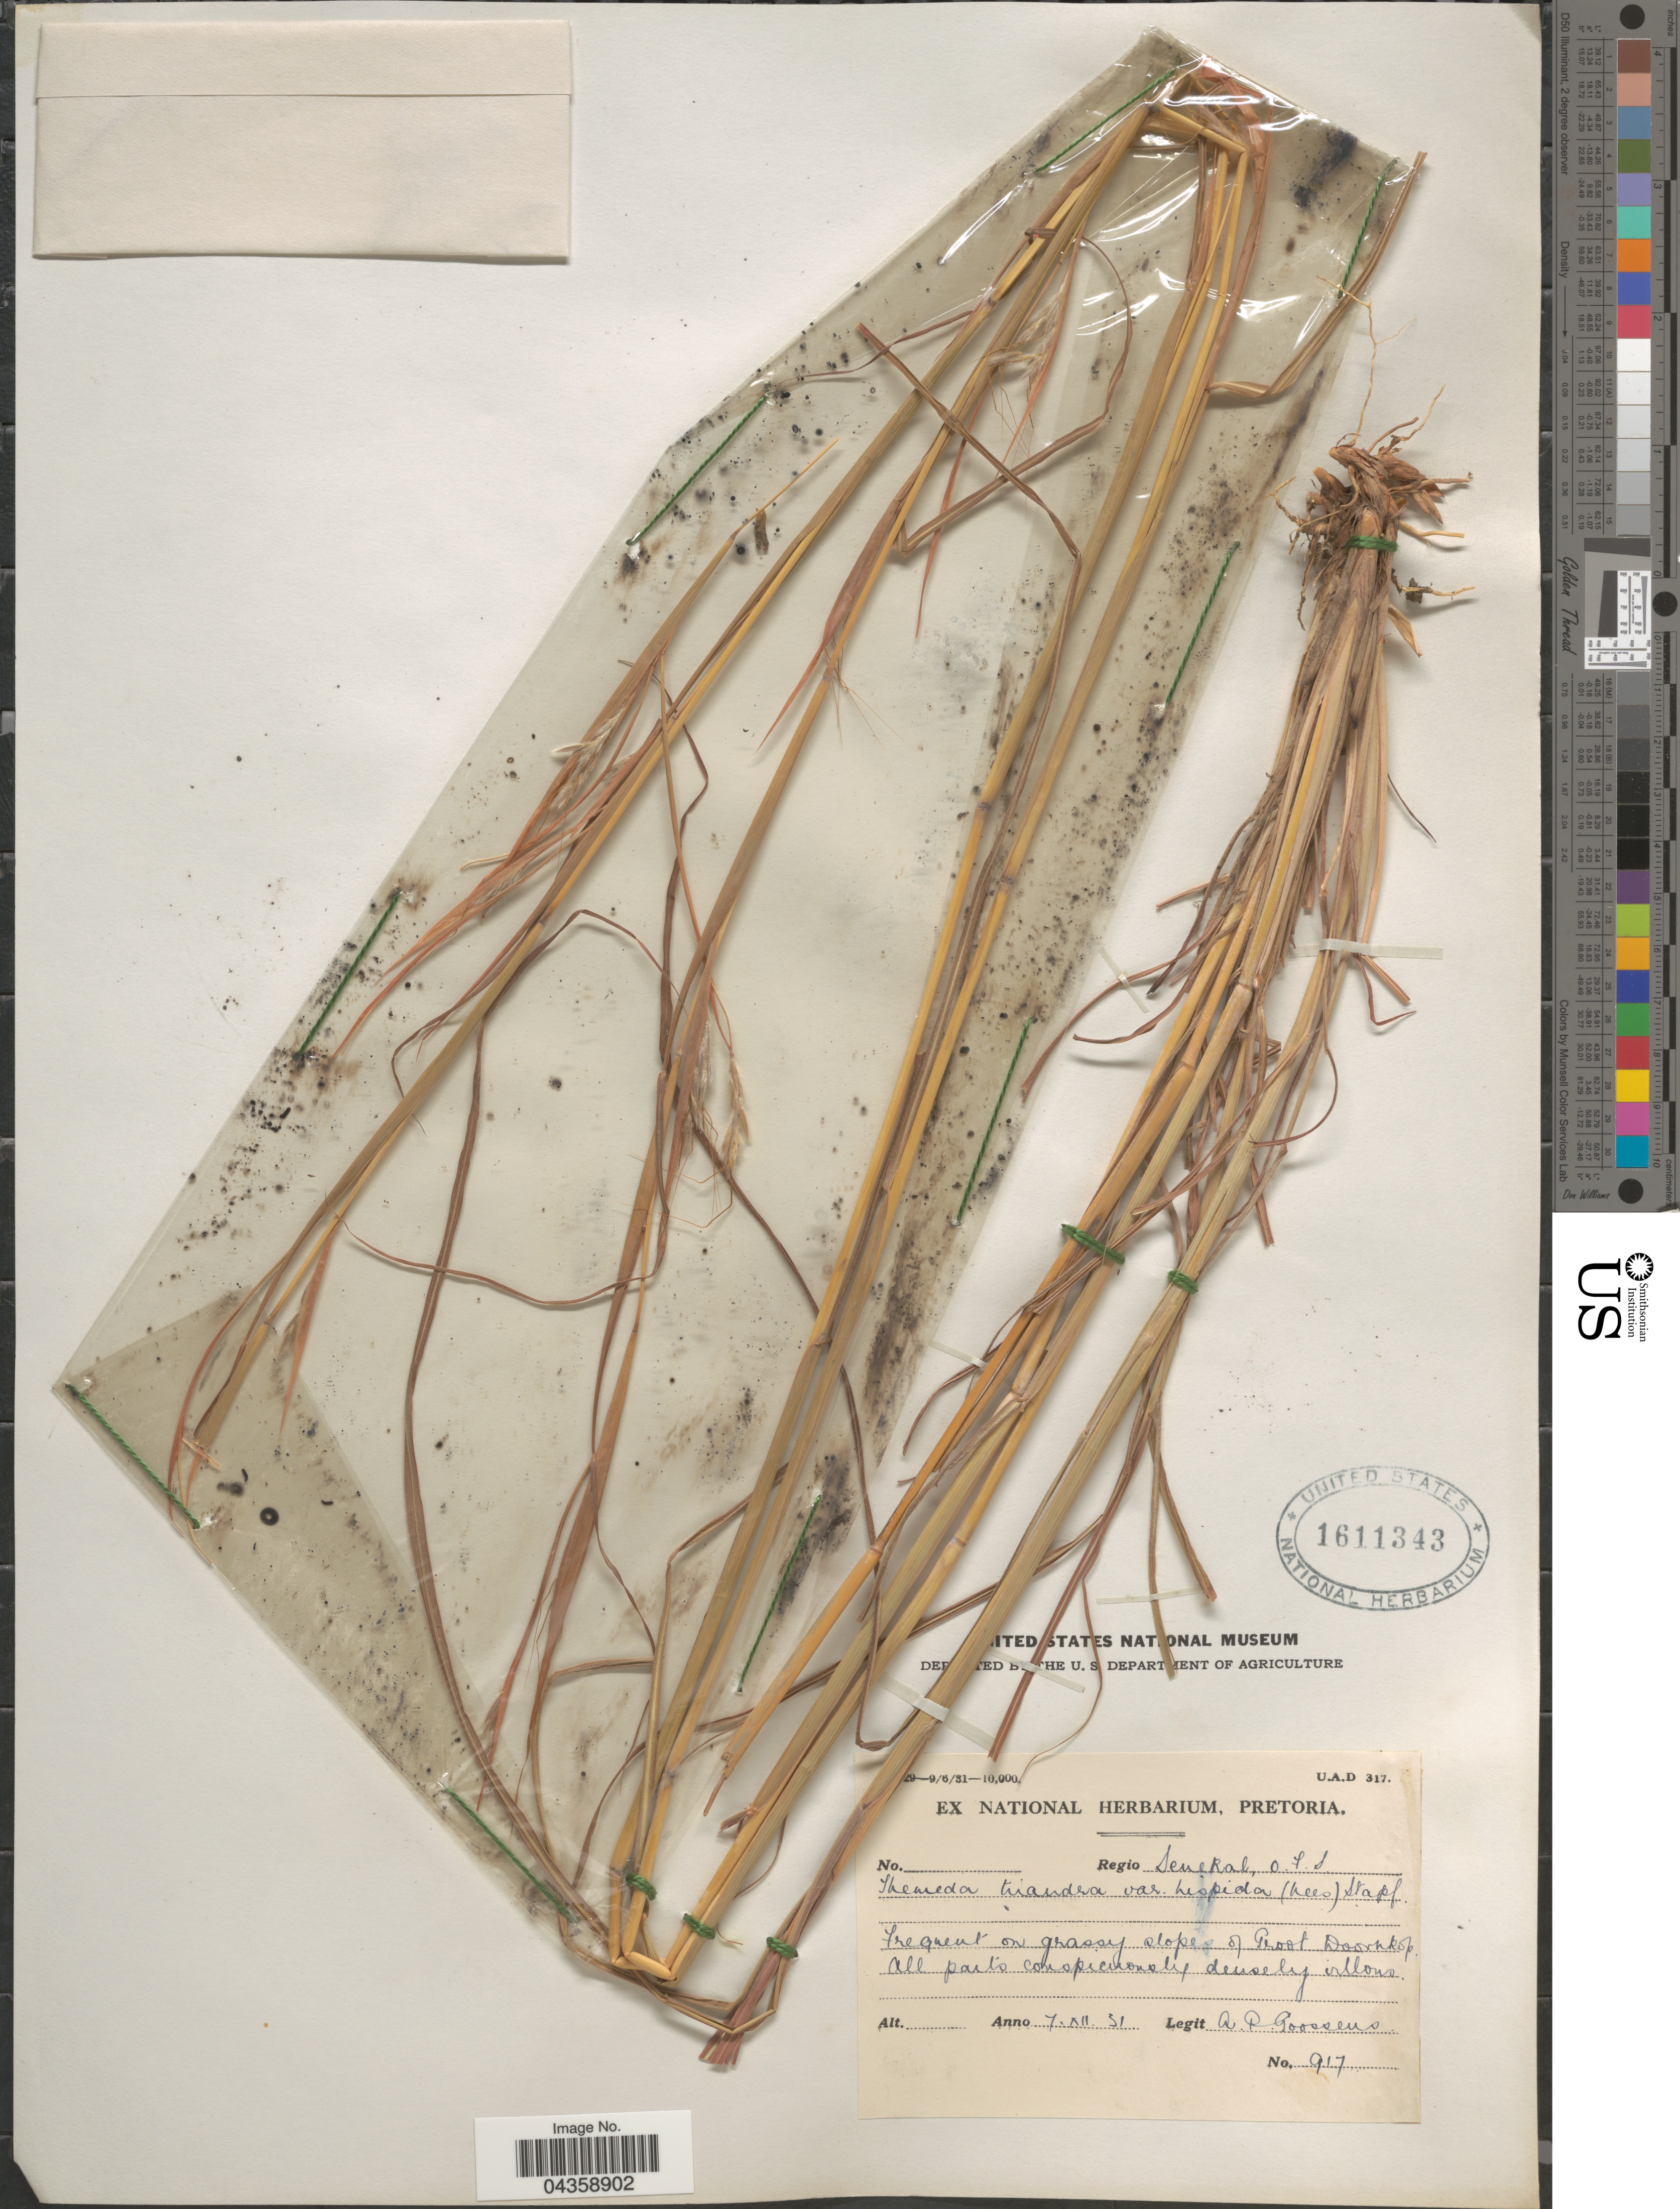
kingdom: Plantae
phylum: Tracheophyta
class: Liliopsida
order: Poales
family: Poaceae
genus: Themeda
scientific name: Themeda triandra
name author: Forssk.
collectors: A. P. G. Goossens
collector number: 917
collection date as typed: Transcribed d/m/y: 7/12/31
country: South Africa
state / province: Free State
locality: Regio Senekal, O. F. S. On grassy slopes of Groot Doornkop.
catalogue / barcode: US 1611343